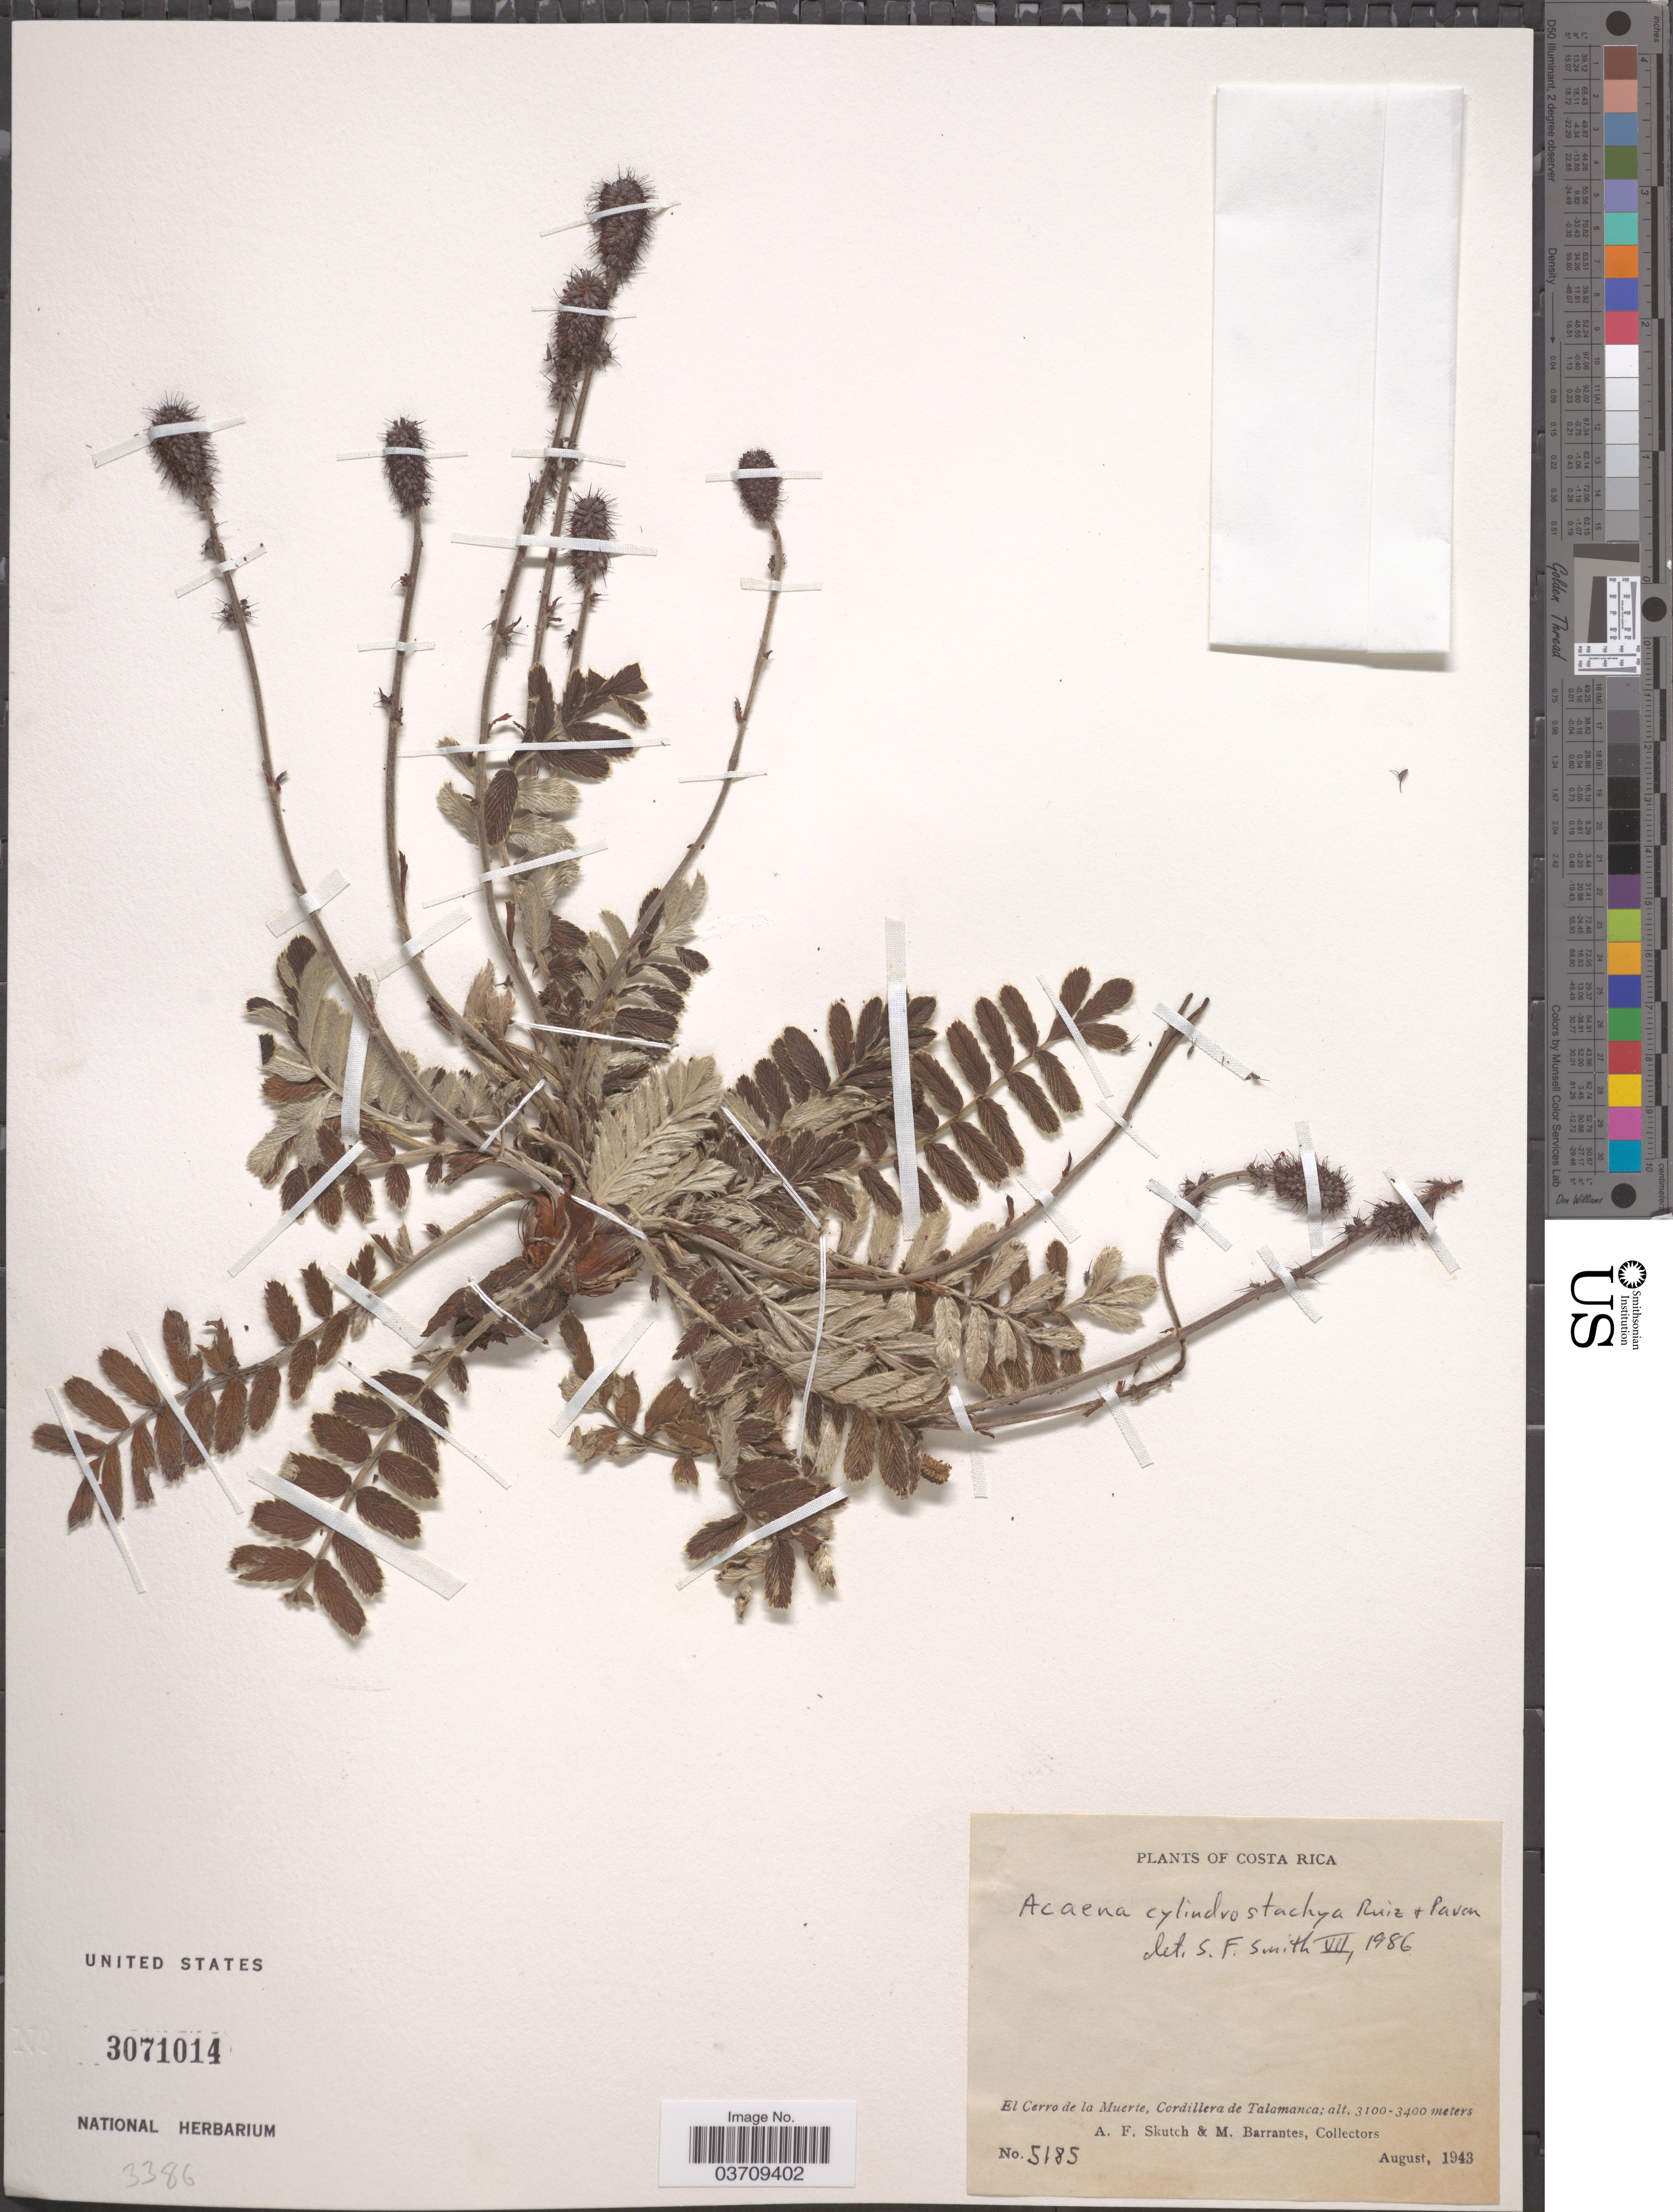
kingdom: Plantae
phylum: Tracheophyta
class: Magnoliopsida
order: Rosales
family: Rosaceae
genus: Acaena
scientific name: Acaena cylindristachya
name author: Ruiz & Pav.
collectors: A. F. Skutch & M. Barrantes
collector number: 5185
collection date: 1943-08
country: Costa Rica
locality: El Cerro de la Muerte, Cordillera de Talamanca.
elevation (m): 3100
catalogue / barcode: US 3071014